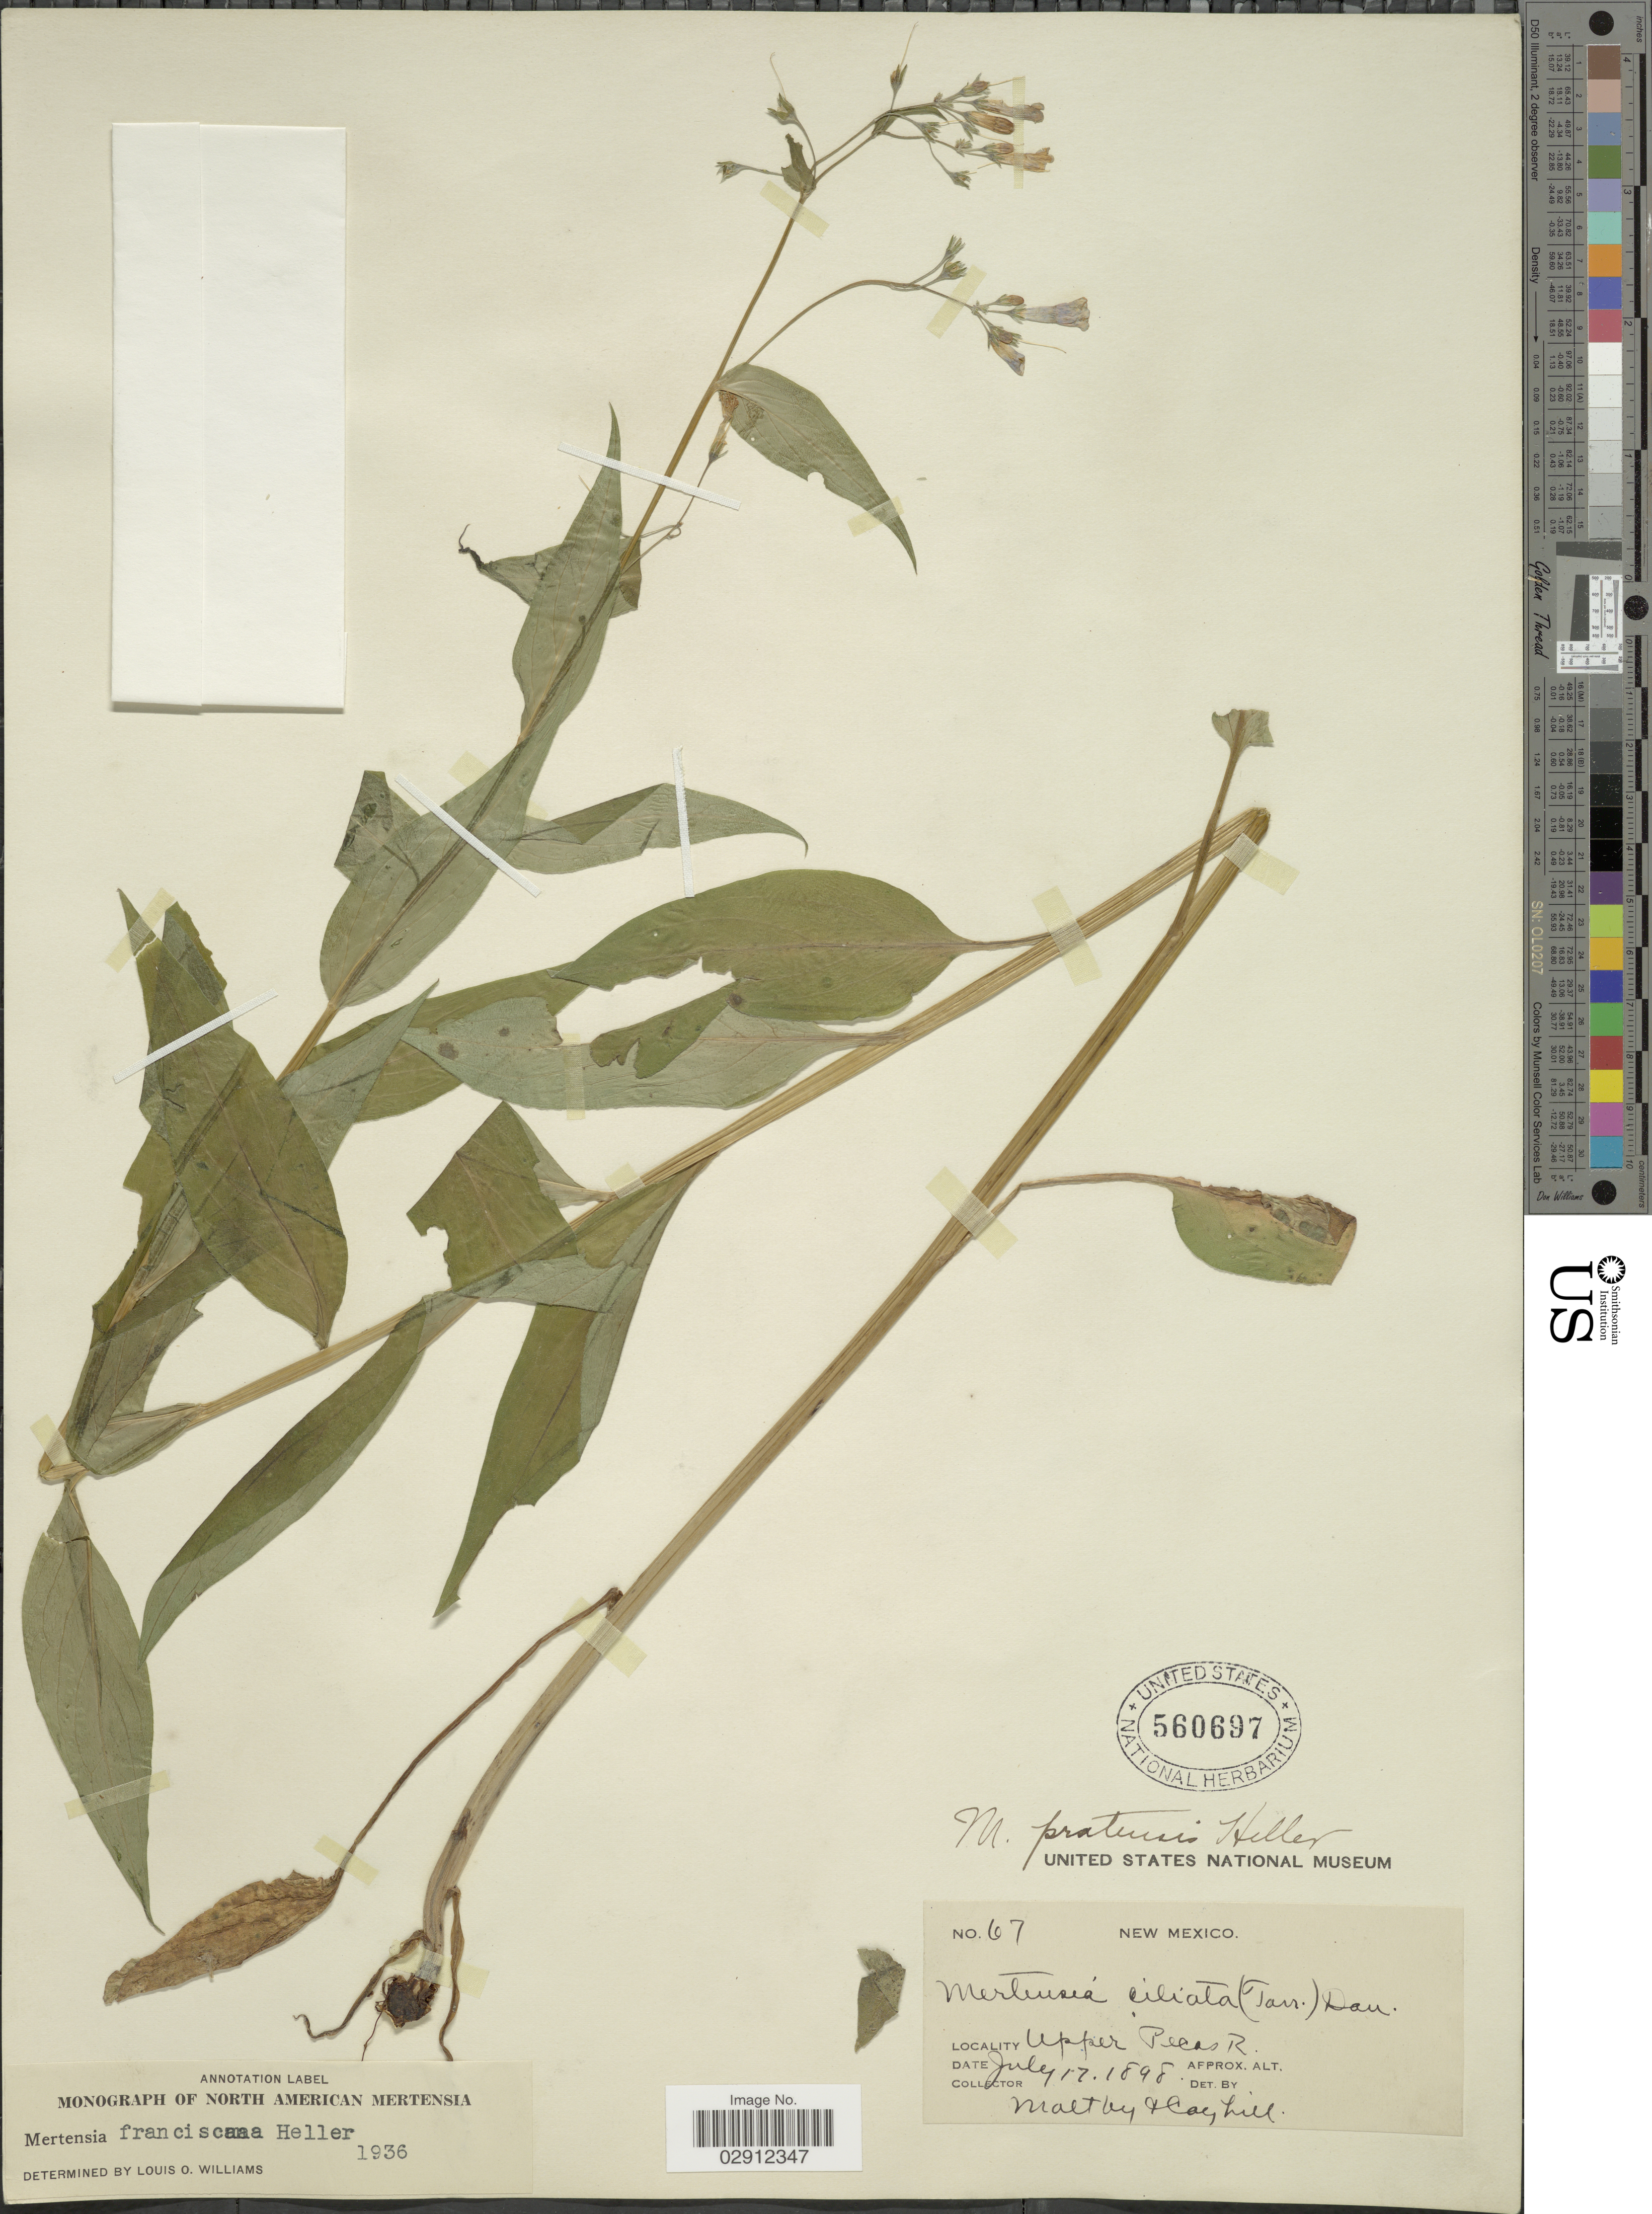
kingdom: Plantae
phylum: Tracheophyta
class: Magnoliopsida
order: Boraginales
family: Boraginaceae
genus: Mertensia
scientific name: Mertensia franciscana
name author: A. Heller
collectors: Maltby & Cayhill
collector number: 67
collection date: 1898-07-17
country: United States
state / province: New Mexico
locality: Upper Pecos R.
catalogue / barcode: US 560697